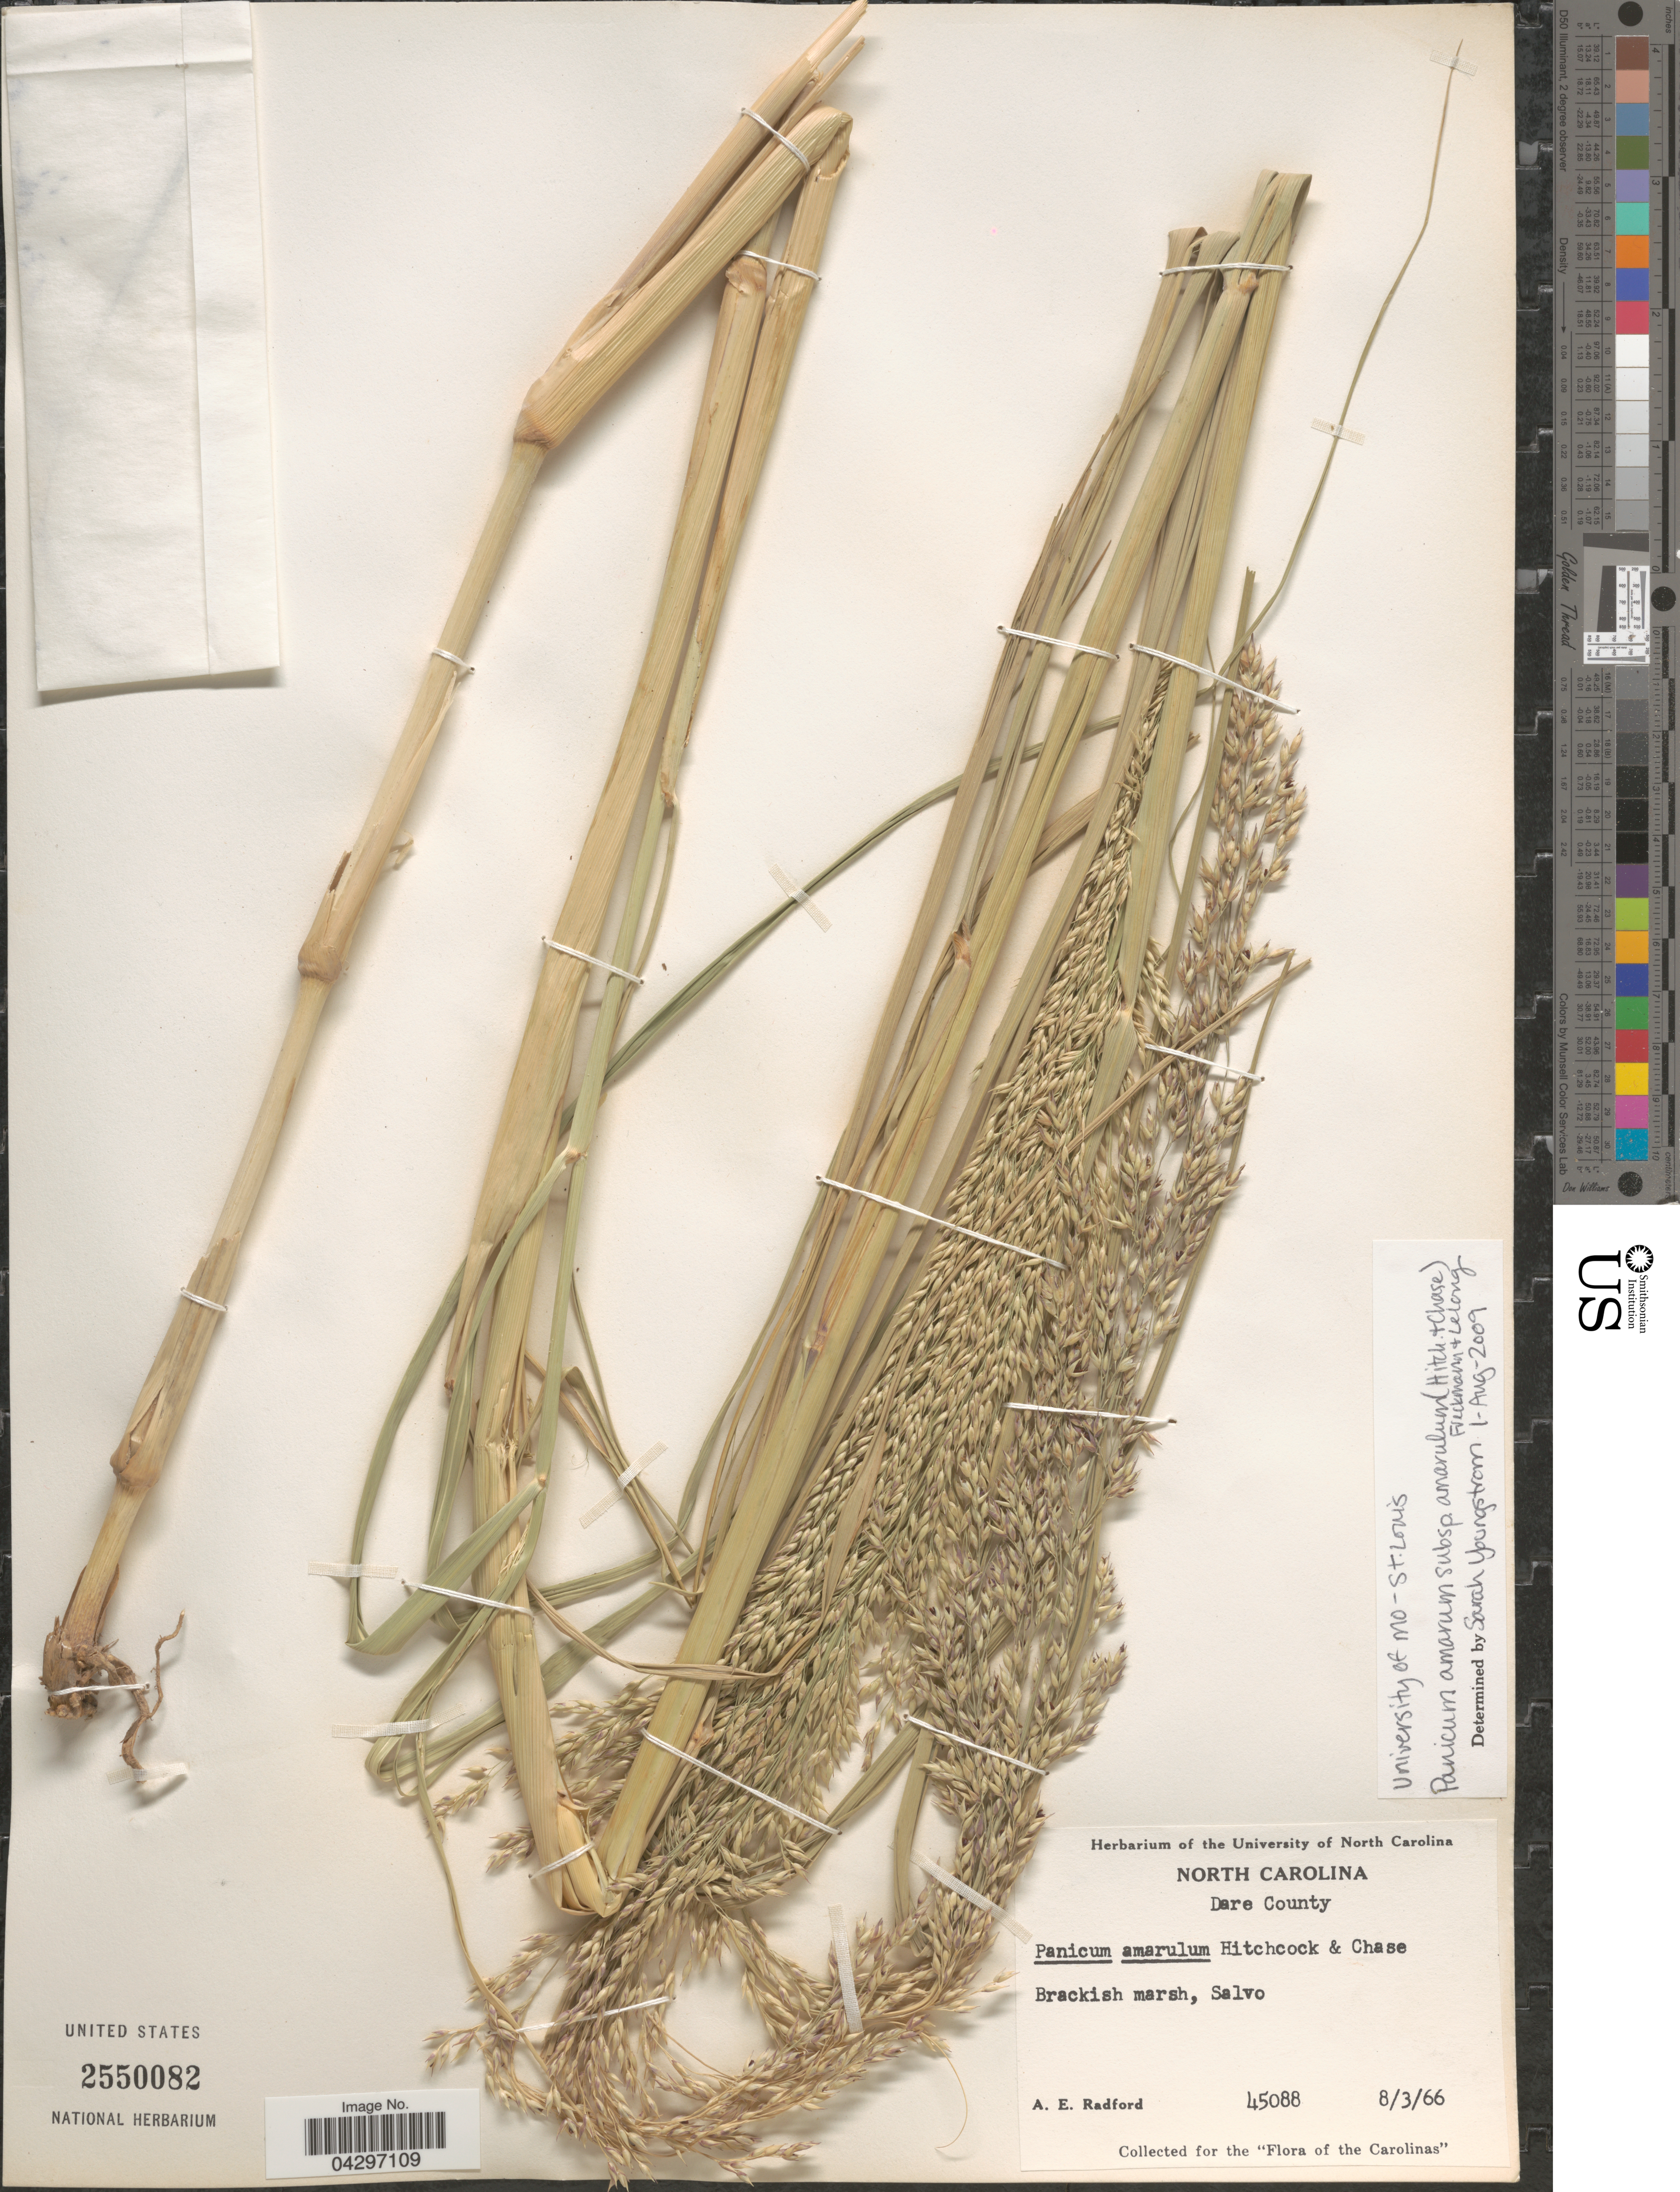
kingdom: Plantae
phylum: Tracheophyta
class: Liliopsida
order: Poales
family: Poaceae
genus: Panicum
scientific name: Panicum amarum var. amarulum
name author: (Hitchc. & Chase) Freckmann & Lelong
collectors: A. E. Radford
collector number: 45088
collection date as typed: Transcribed d/m/y: 3/8/66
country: United States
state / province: North Carolina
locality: Dare County. Brackish marsh, Salvo.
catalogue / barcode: US 2550082